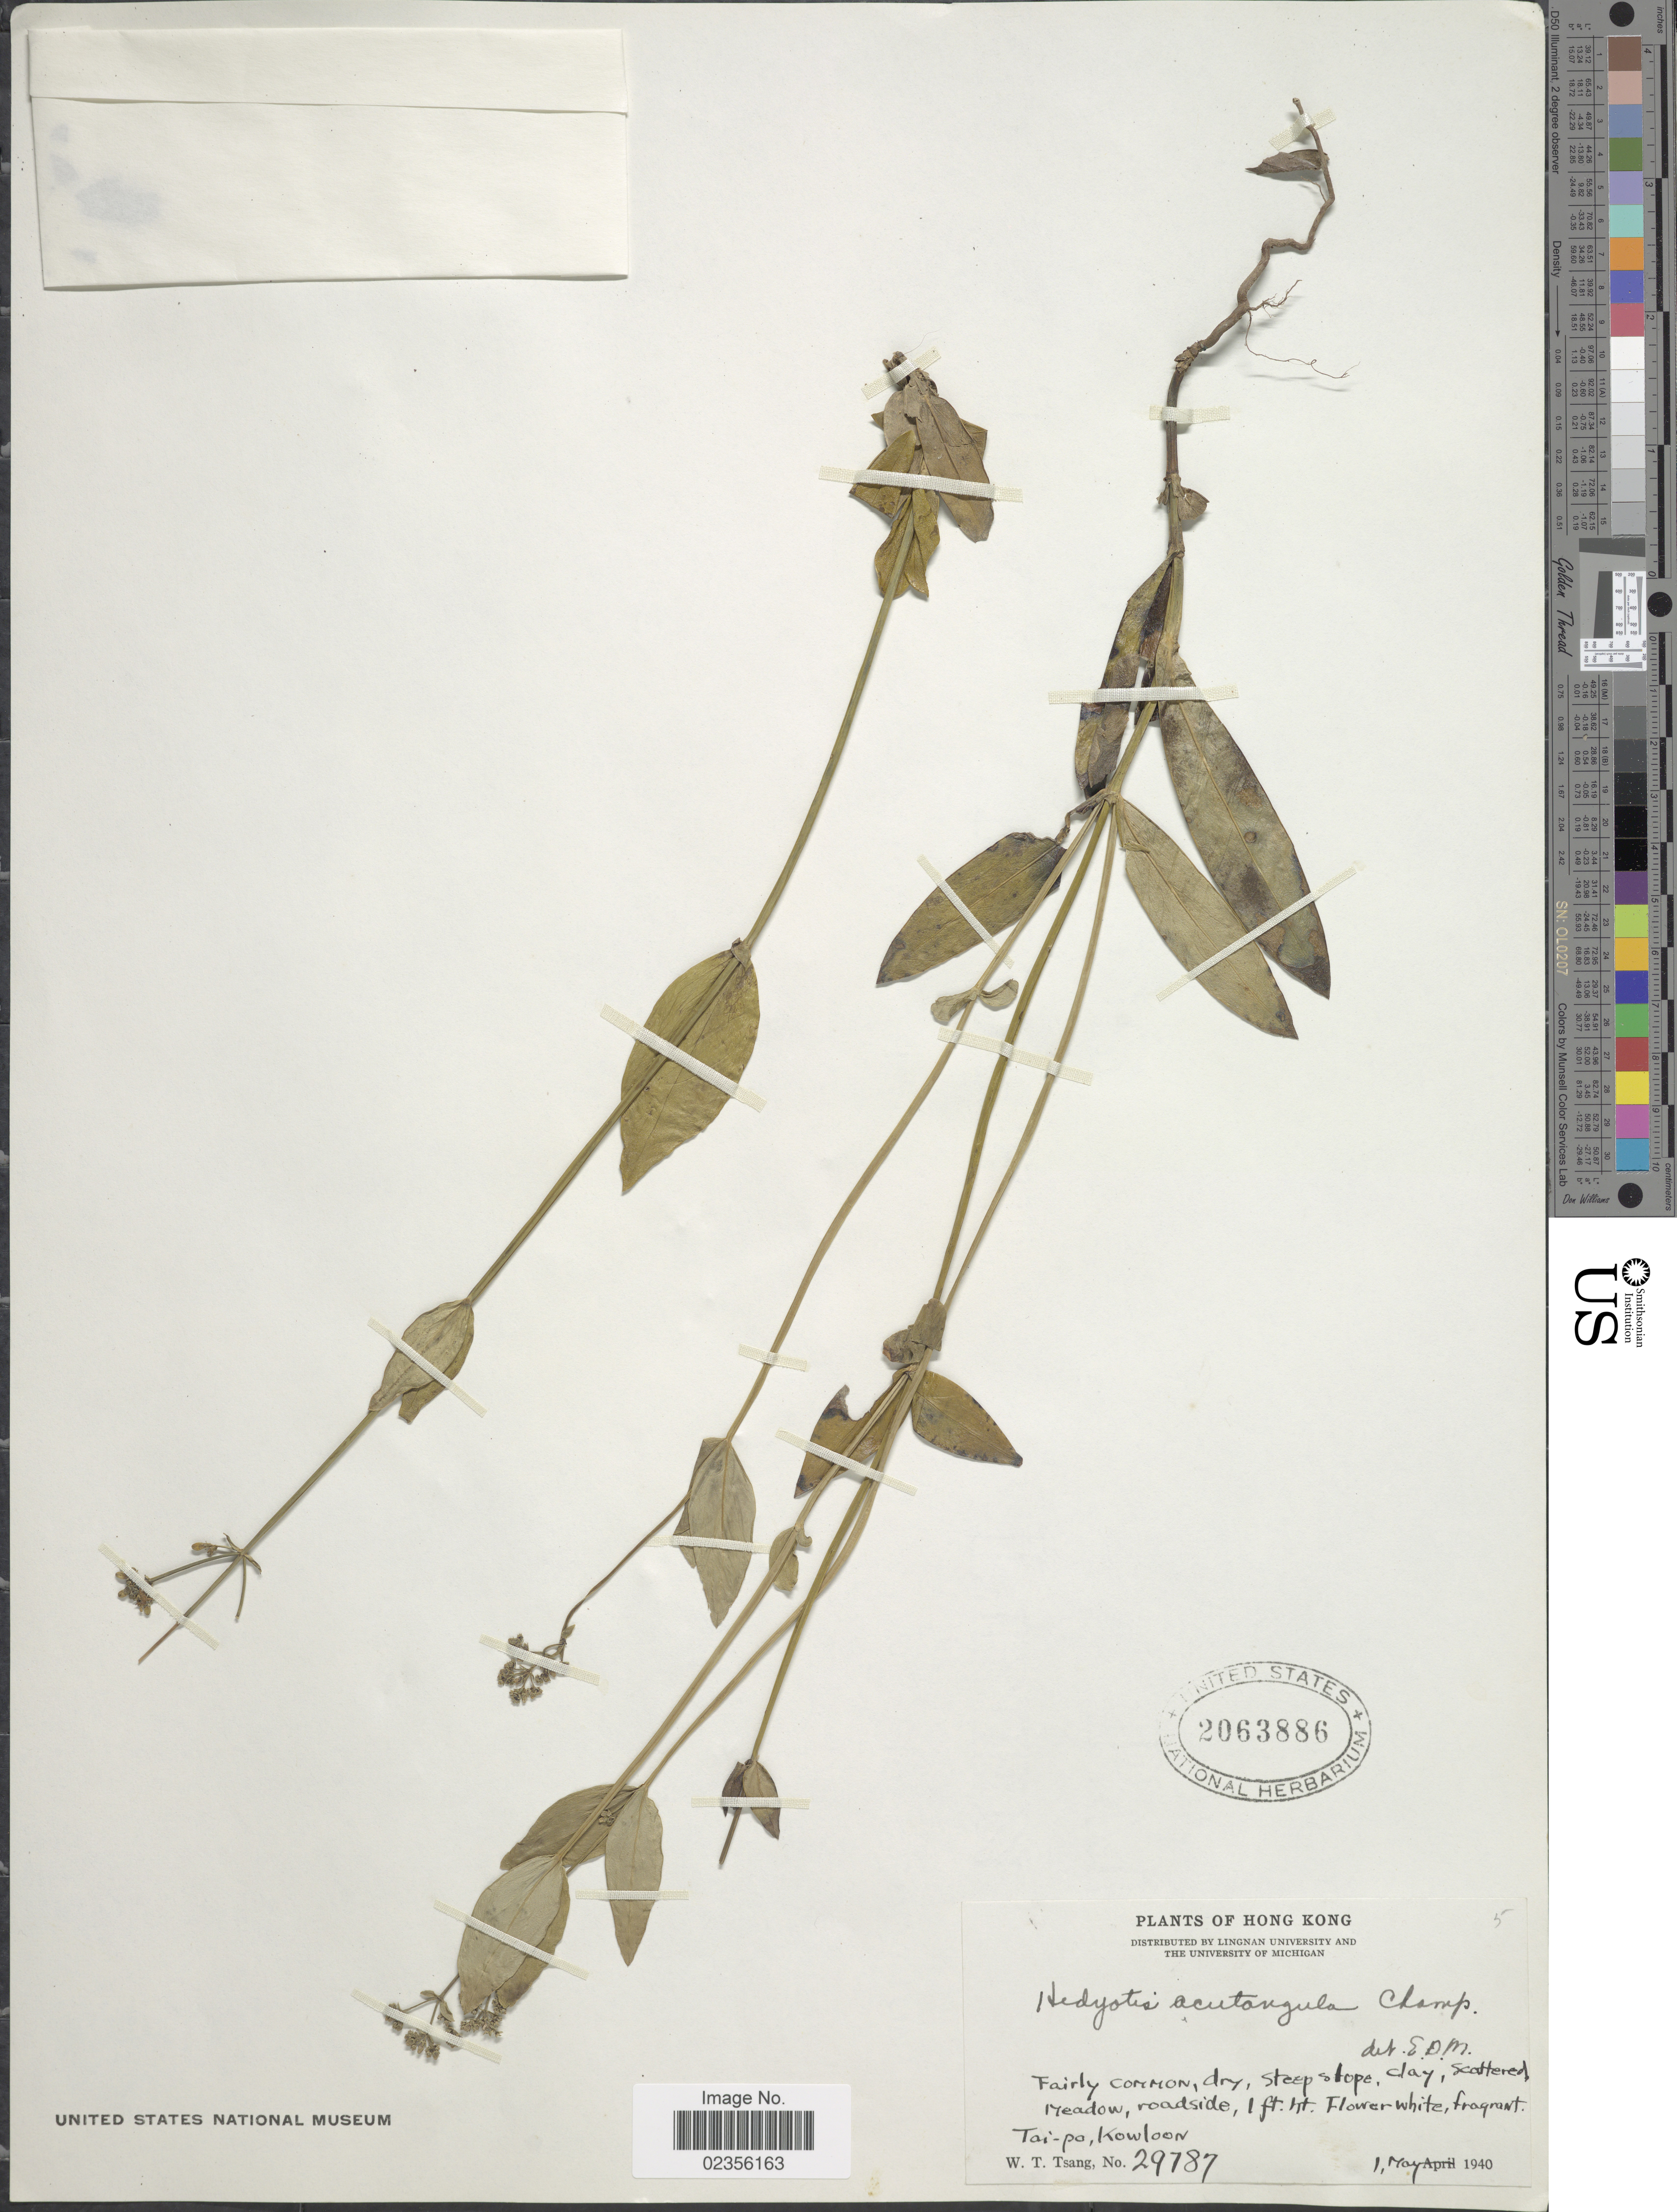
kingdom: Plantae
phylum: Tracheophyta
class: Magnoliopsida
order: Gentianales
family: Rubiaceae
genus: Hedyotis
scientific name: Hedyotis acutangula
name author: Champ. ex Benth.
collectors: W. T. Tsang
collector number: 29787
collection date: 1940-05-01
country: China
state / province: Hong Kong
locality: Roadside, Tai-pa, Kowloon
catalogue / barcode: US 2063886